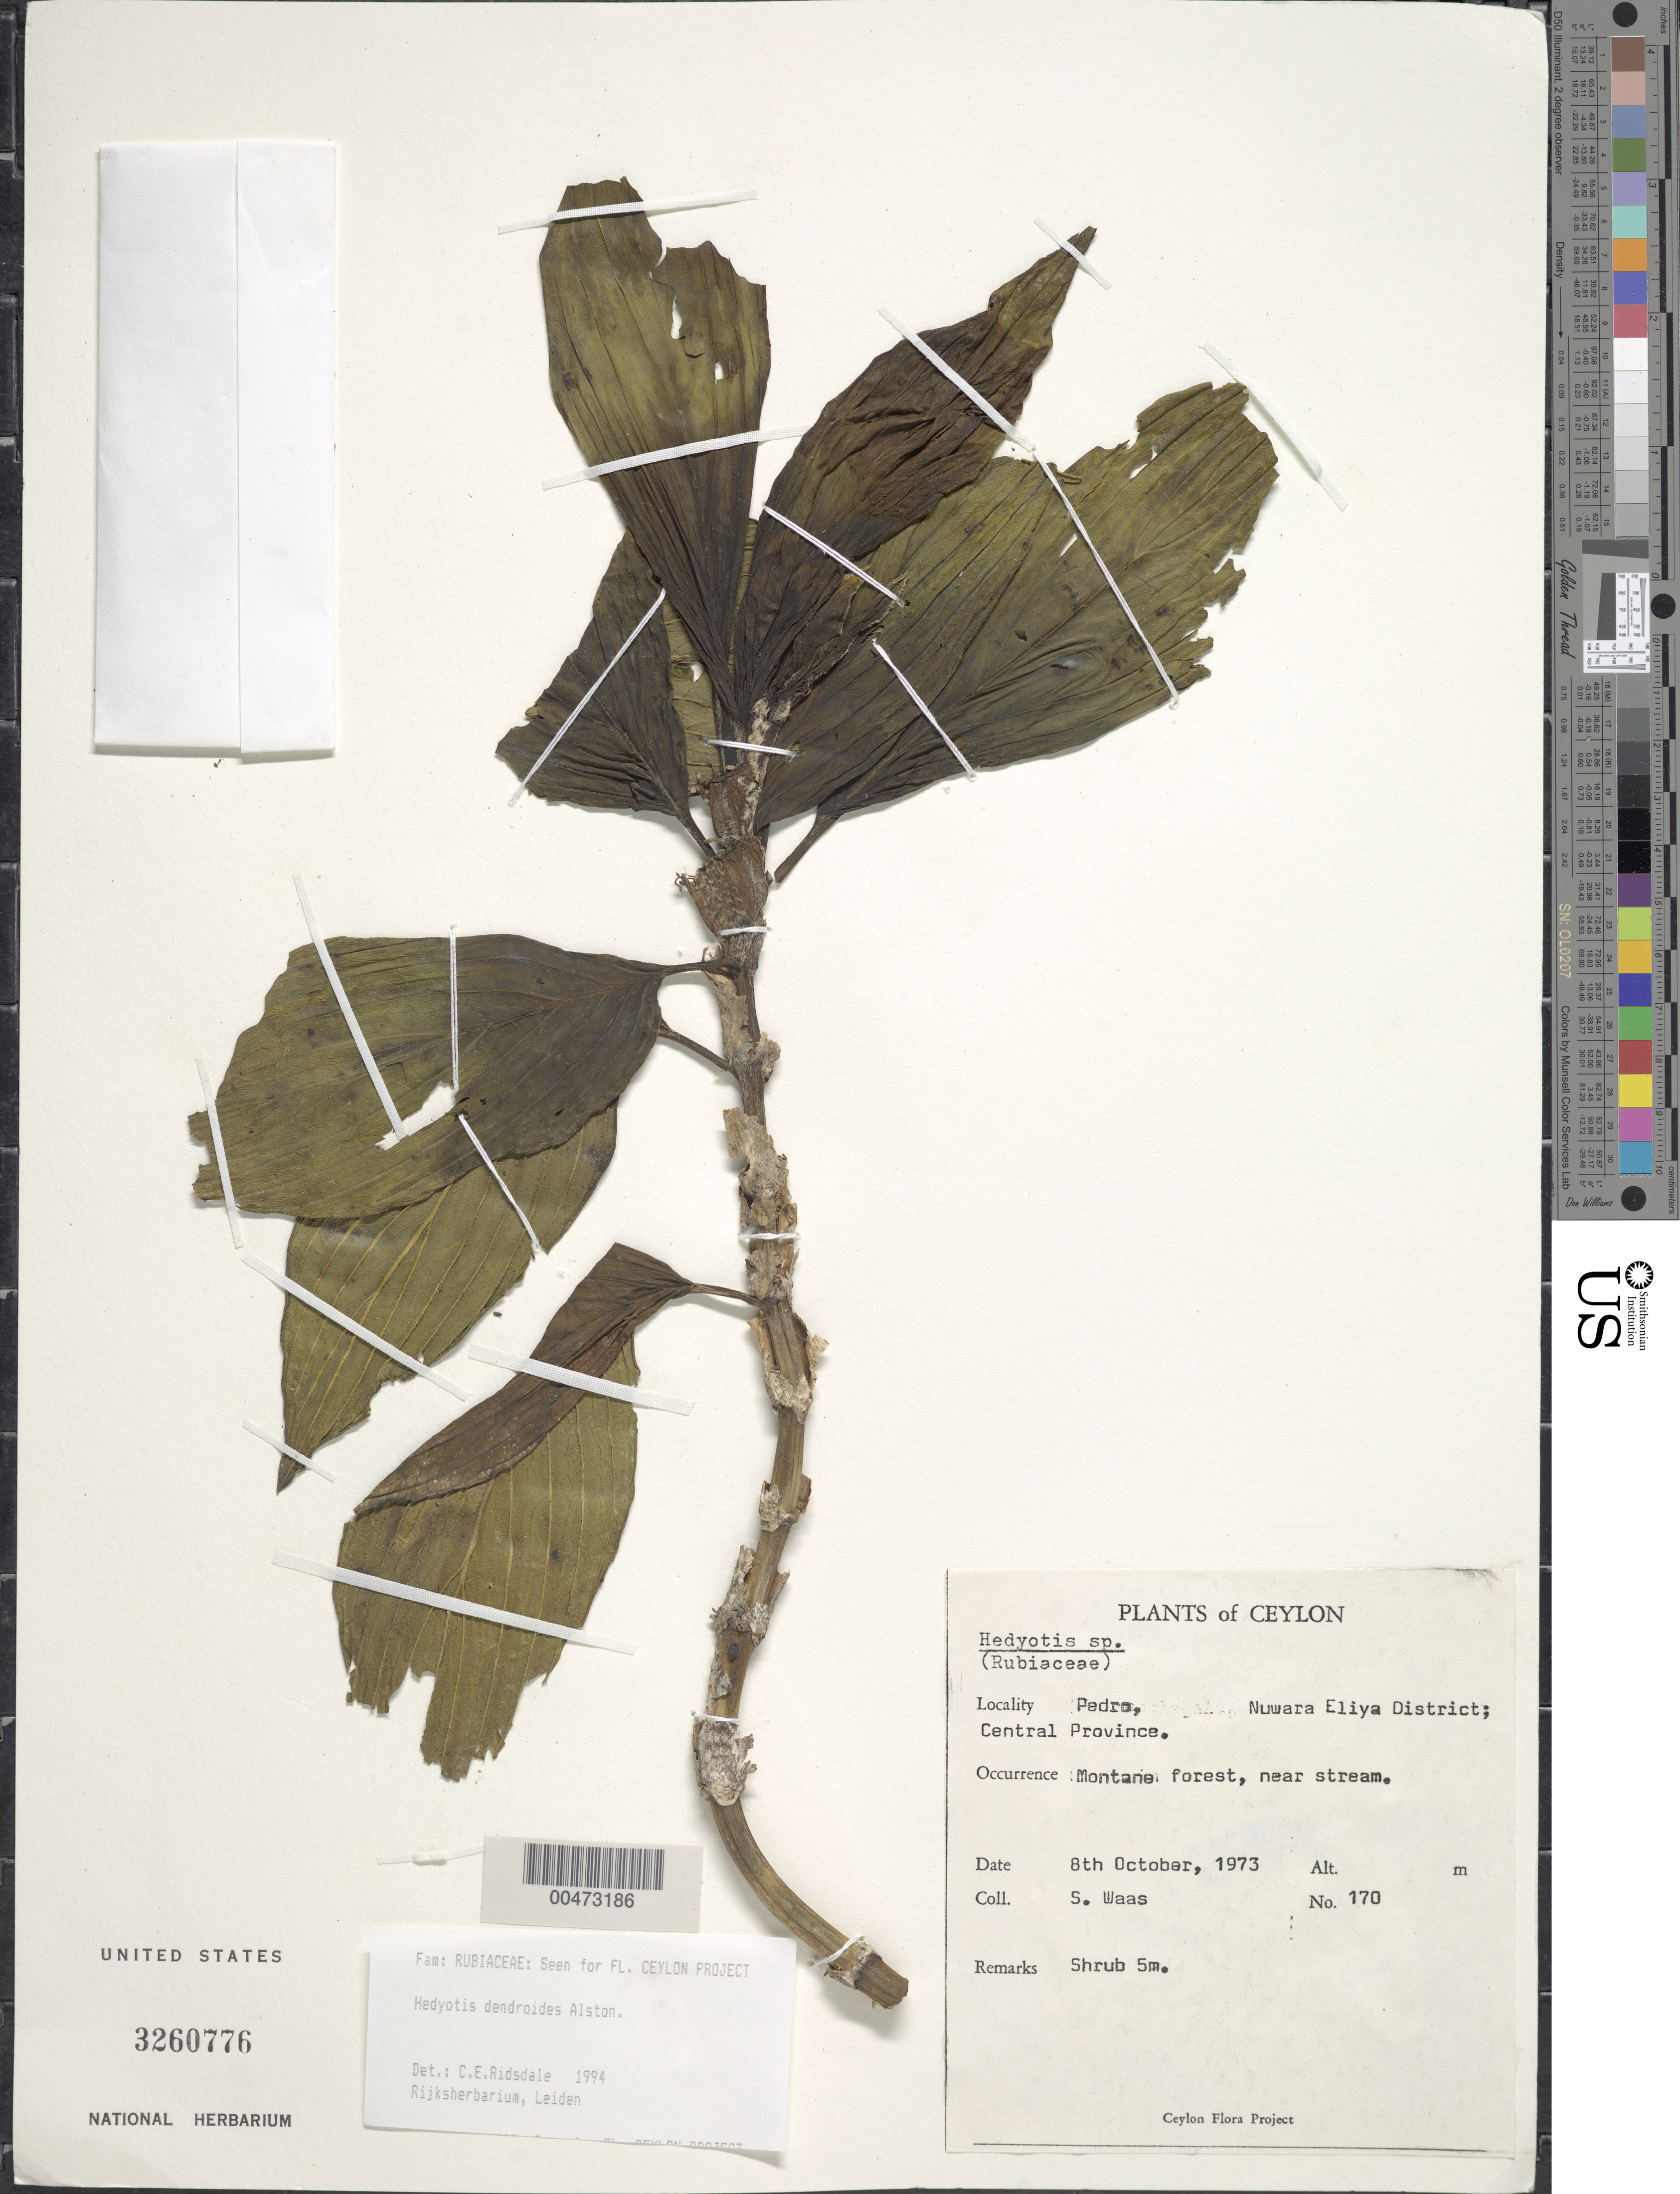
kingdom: Plantae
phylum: Tracheophyta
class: Magnoliopsida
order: Gentianales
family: Rubiaceae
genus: Hedyotis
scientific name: Hedyotis dendroides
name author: Alston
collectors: S. Waas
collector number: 170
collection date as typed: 08 Oct 1973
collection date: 1973-10-08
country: Sri Lanka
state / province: Central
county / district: Nuwara Eliya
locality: Pedro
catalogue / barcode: US 3260776